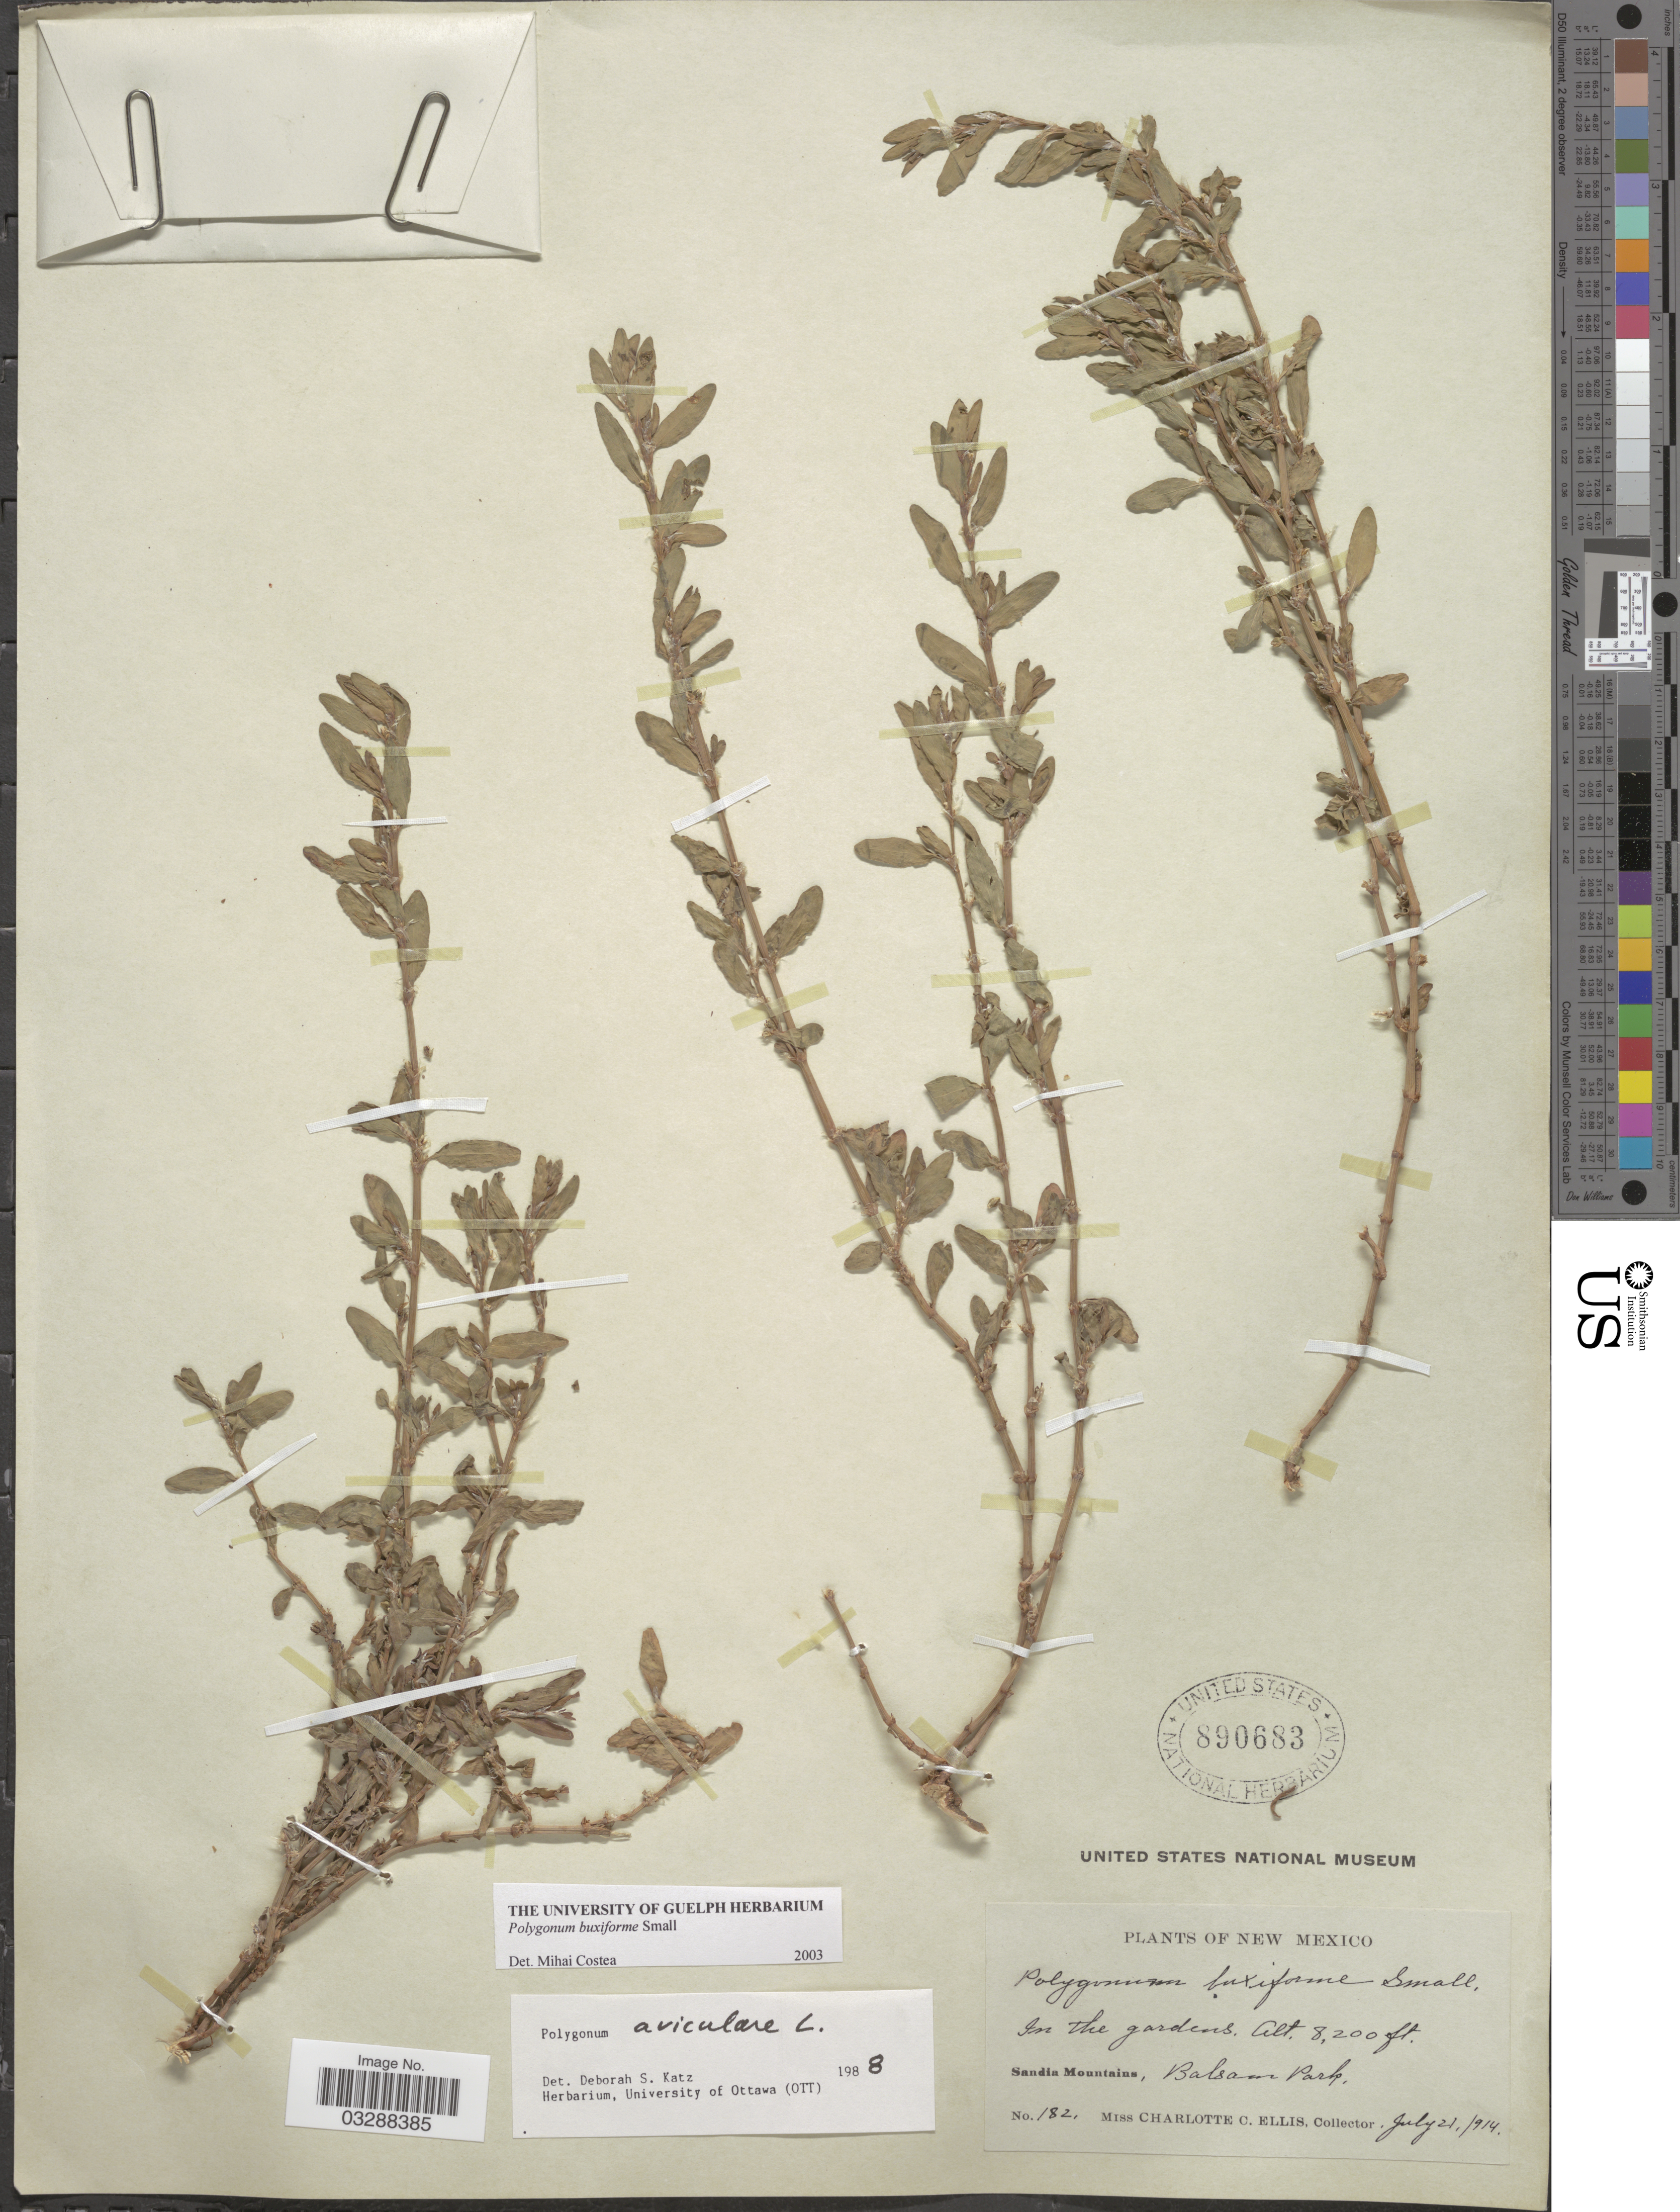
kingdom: Plantae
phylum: Tracheophyta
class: Magnoliopsida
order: Caryophyllales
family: Polygonaceae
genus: Polygonum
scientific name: Polygonum buxiforme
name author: Small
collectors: C. C. Ellis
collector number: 182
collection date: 1914-07-21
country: United States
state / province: New Mexico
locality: Sandia Mountains, Balsam Park.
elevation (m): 2499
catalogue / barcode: US 890683